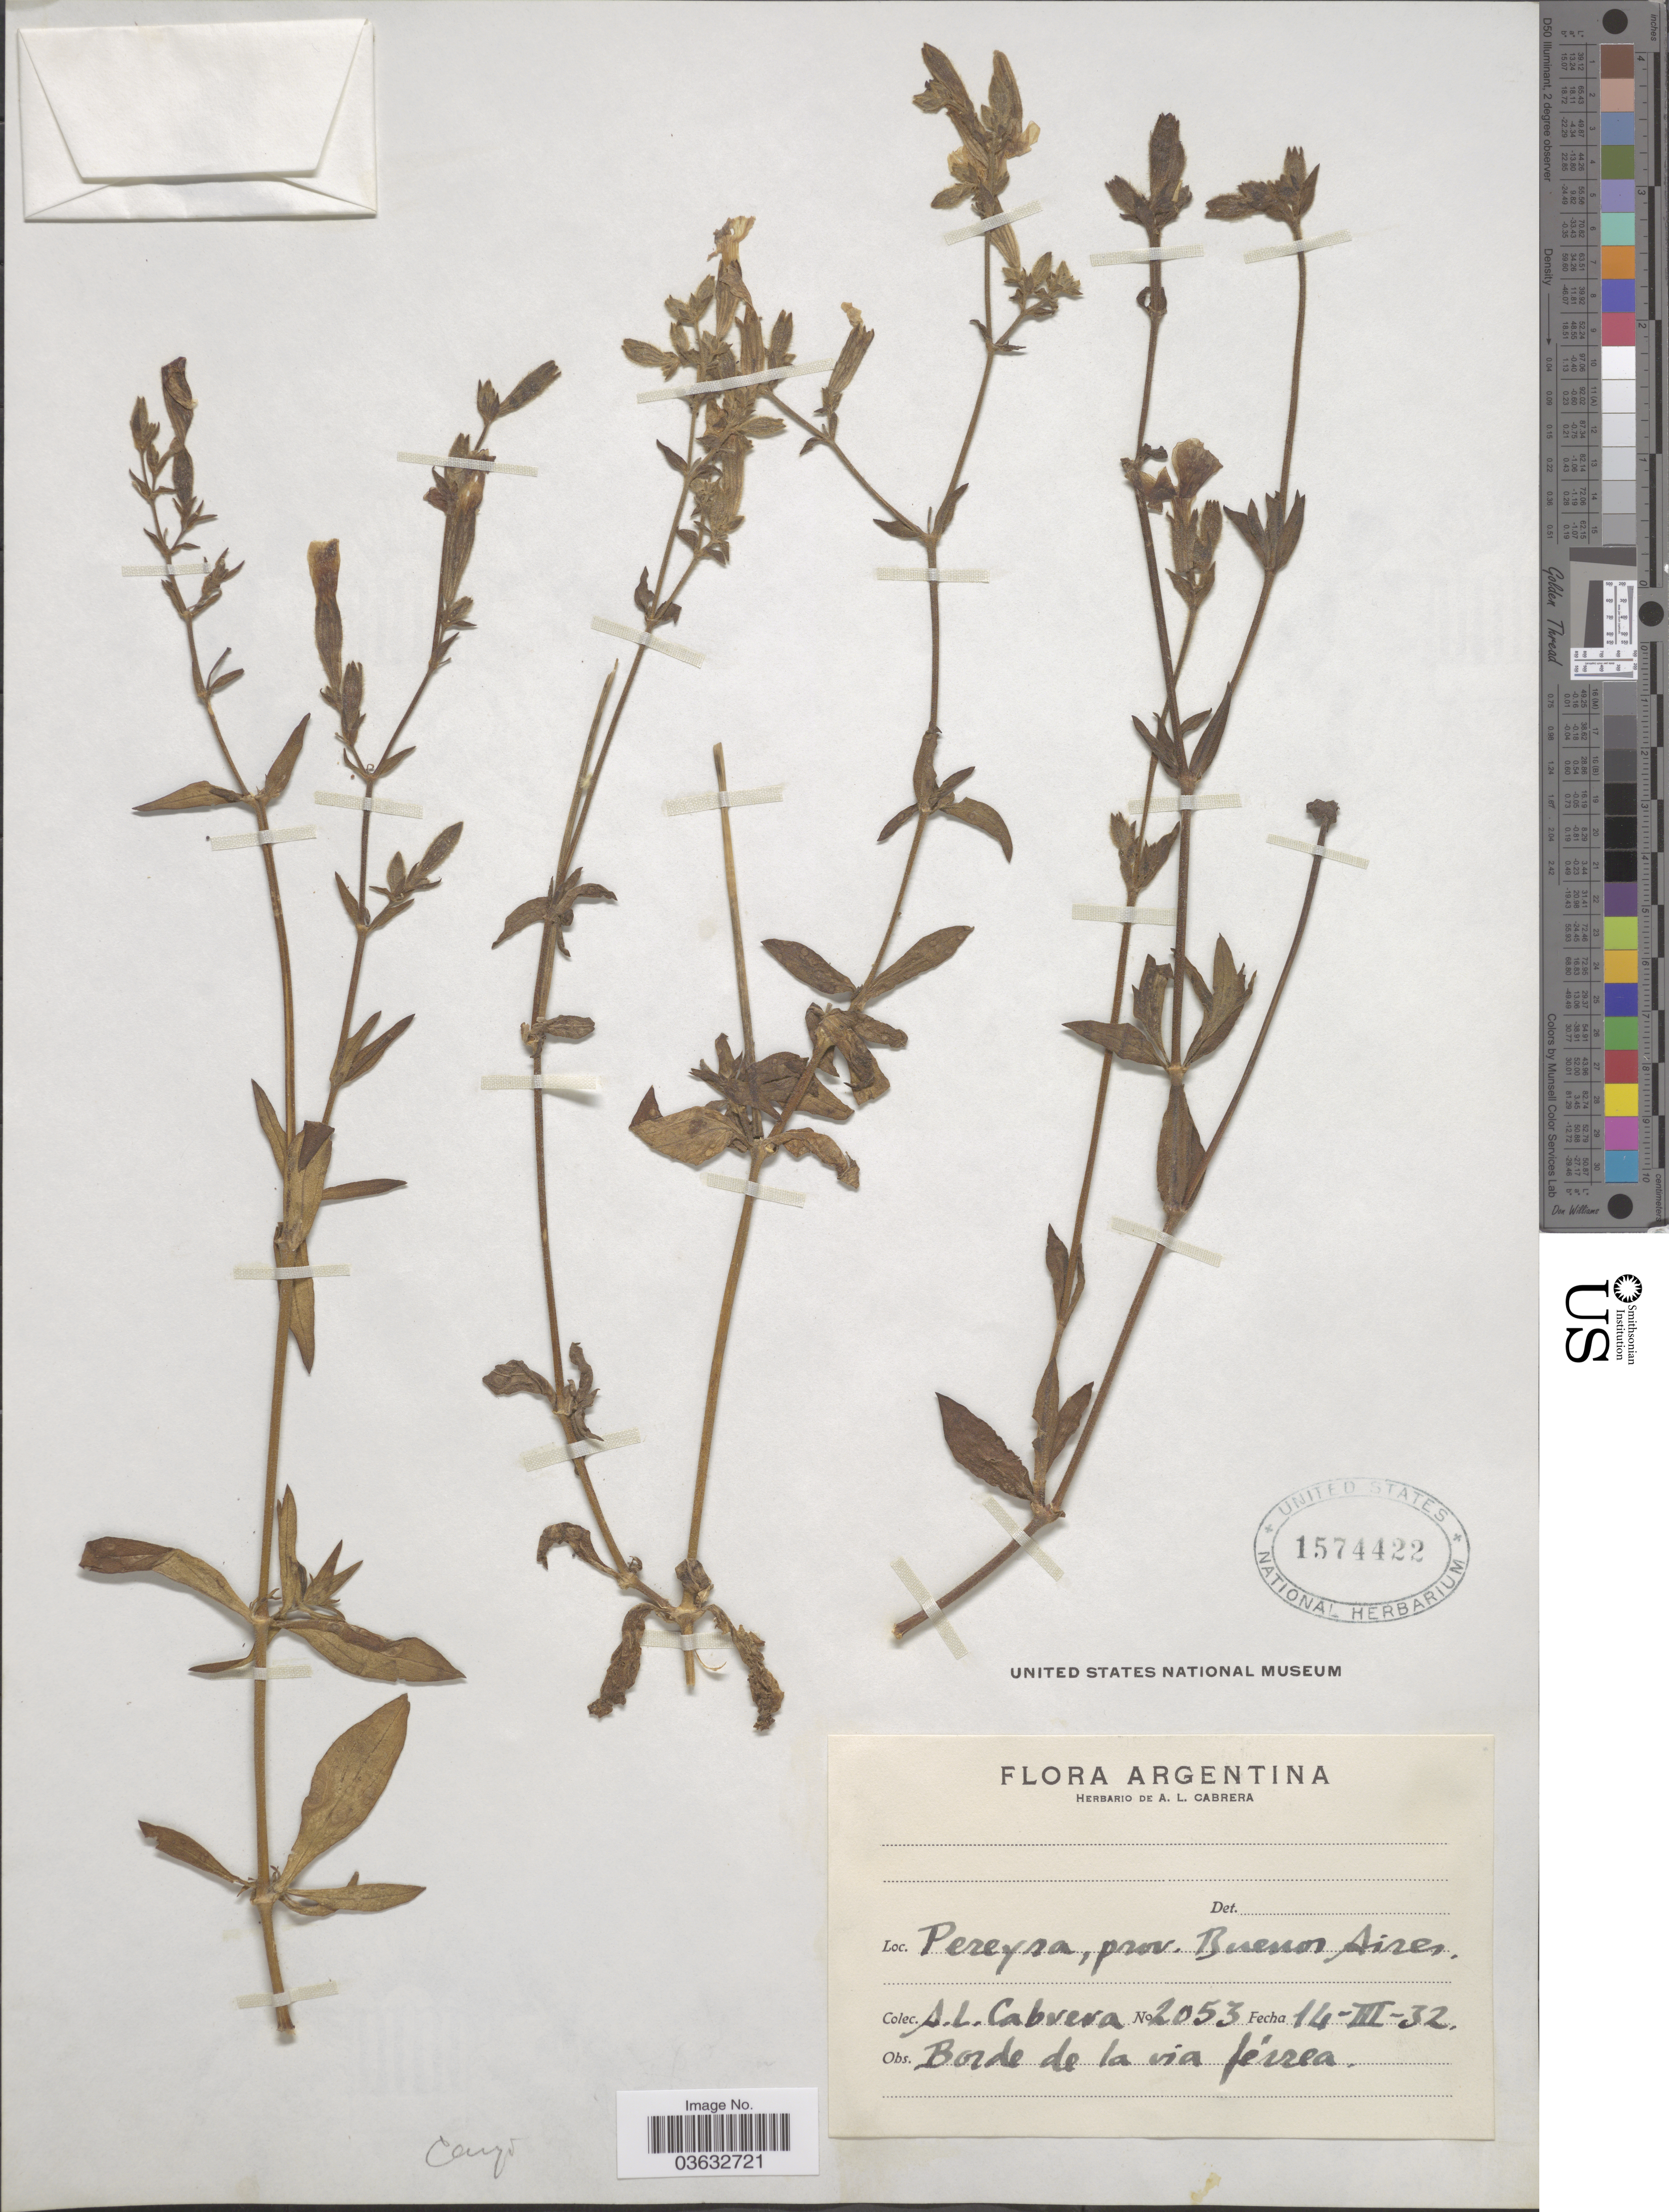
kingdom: Plantae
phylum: Tracheophyta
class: Magnoliopsida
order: Caryophyllales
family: Caryophyllaceae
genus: Silene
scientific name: Silene sp.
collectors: A. L. Cabrera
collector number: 2053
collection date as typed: Transcribed d/m/y: 14/3/32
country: Argentina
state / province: Buenos Aires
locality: Pereyra, prov. Buenos Aires.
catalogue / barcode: US 1574422